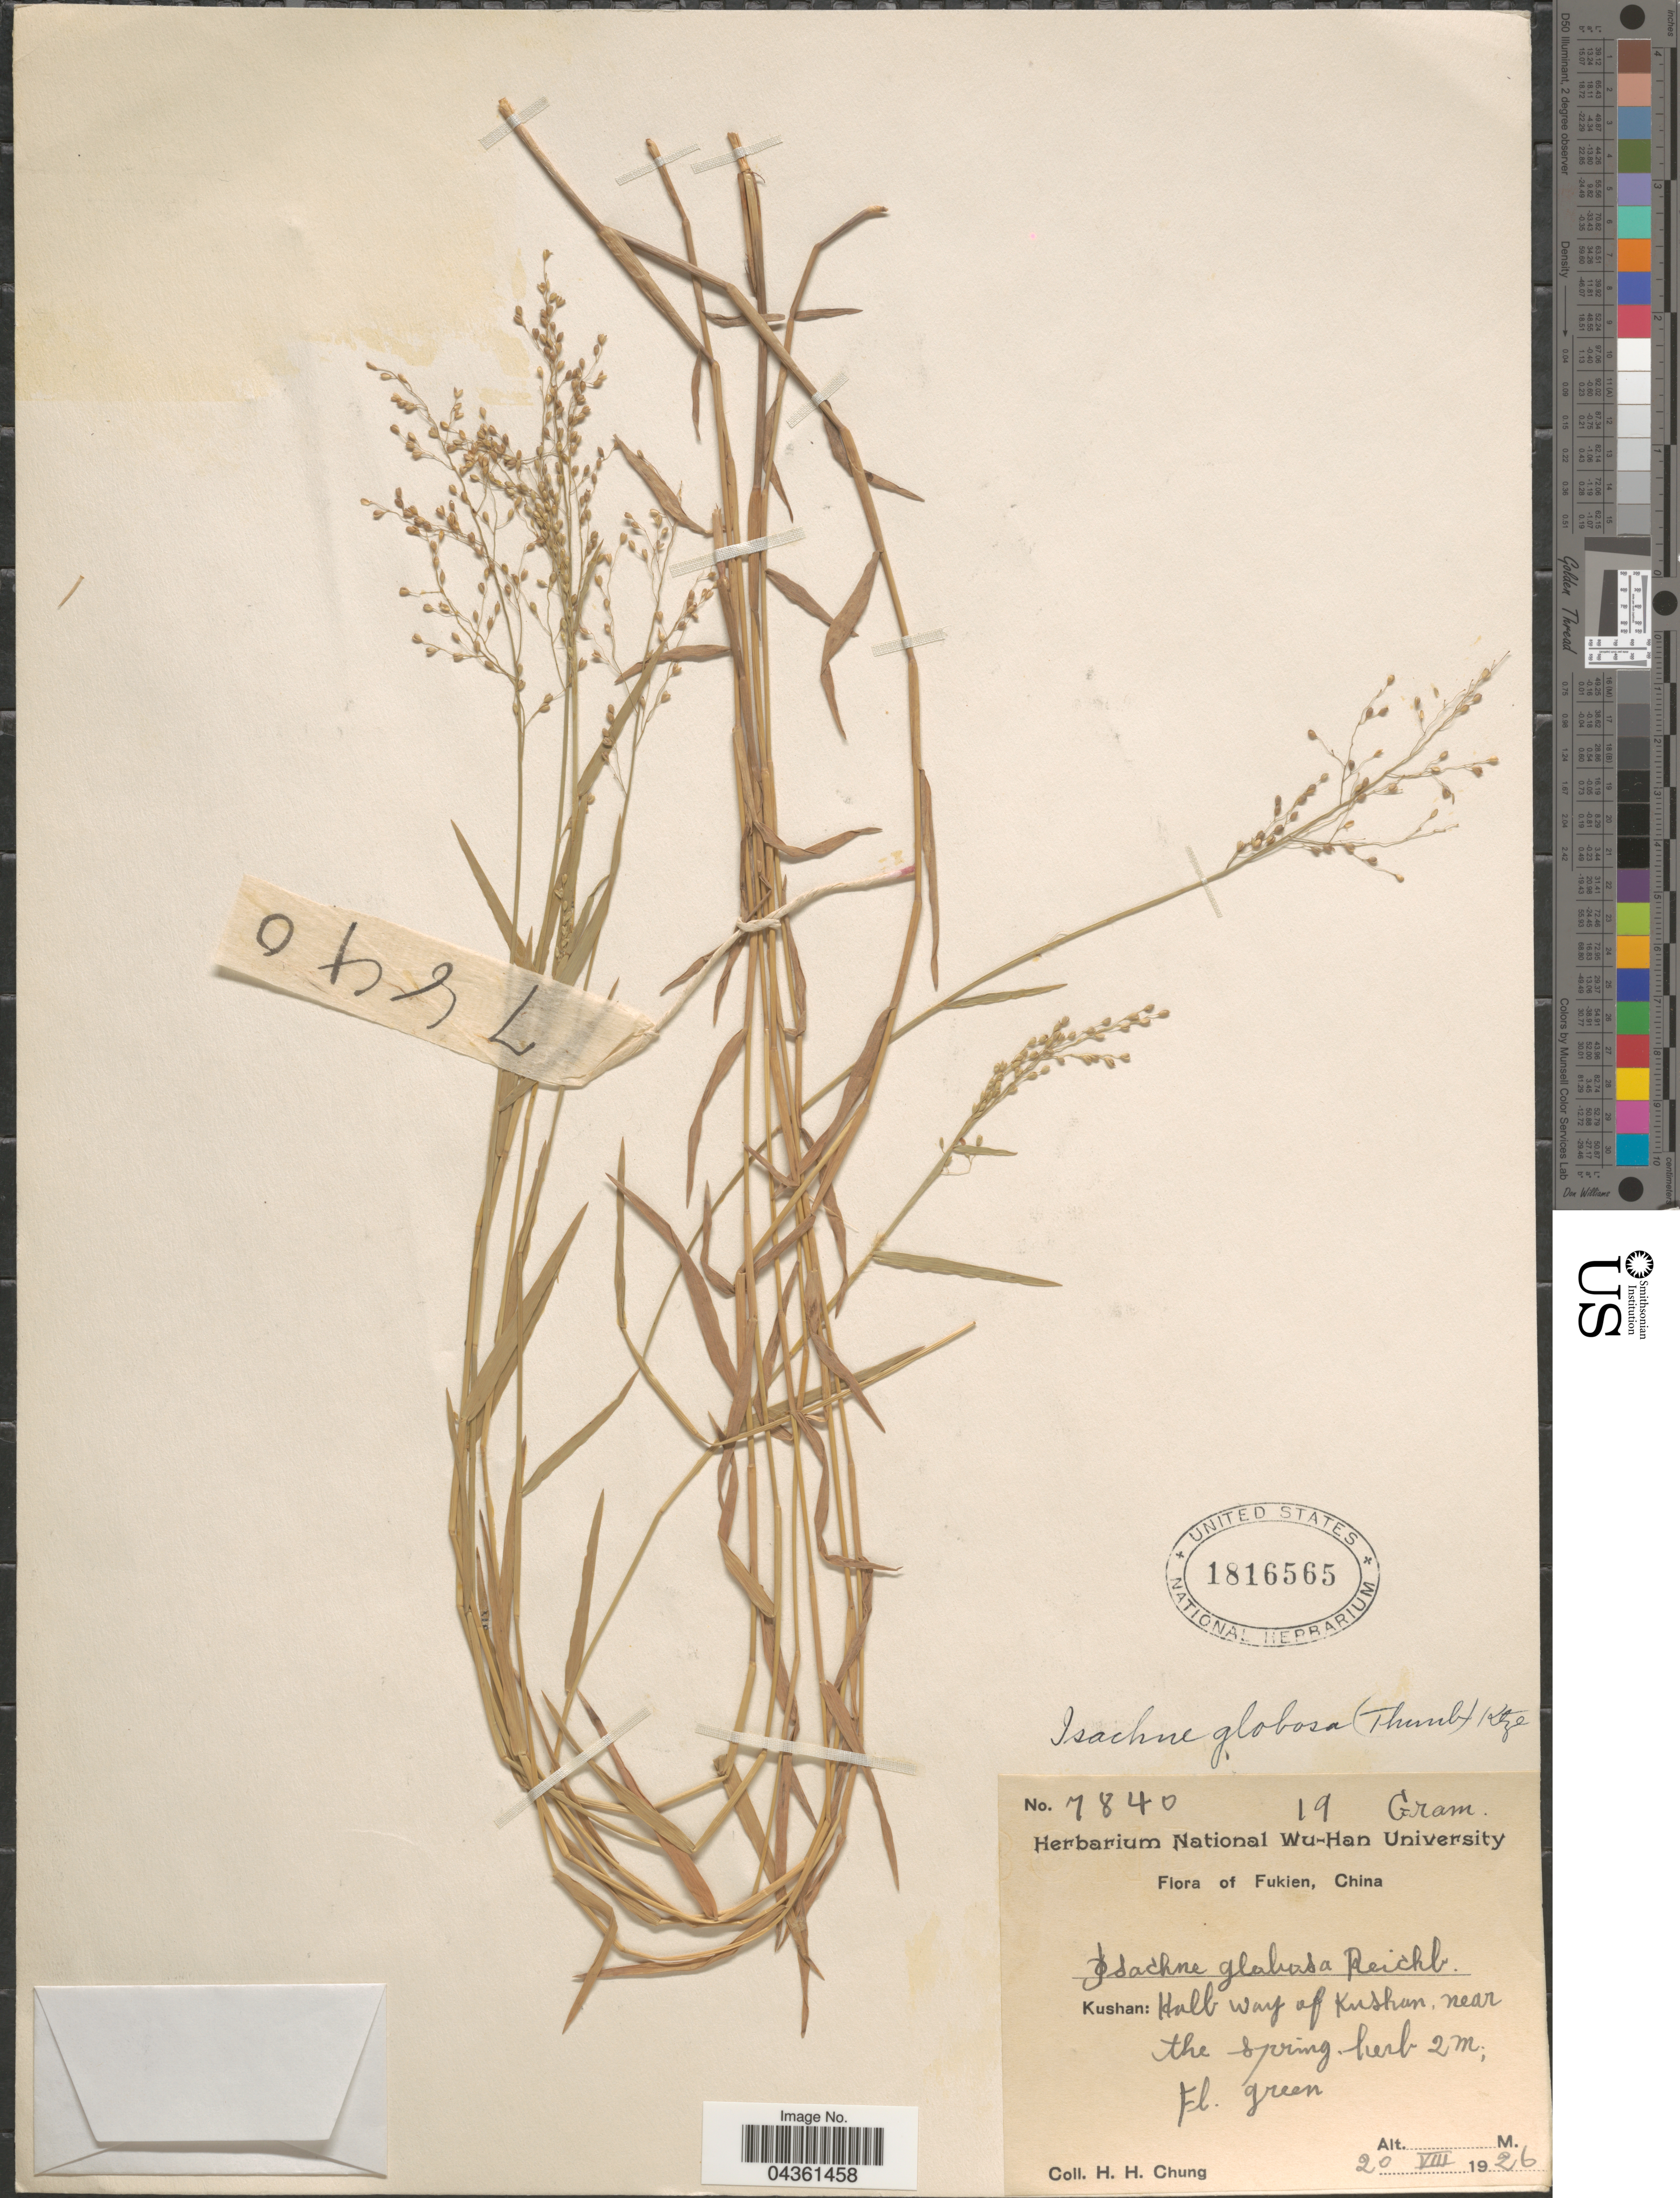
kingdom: Plantae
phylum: Tracheophyta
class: Liliopsida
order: Poales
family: Poaceae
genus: Isachne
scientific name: Isachne globosa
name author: (Thunb.) Kuntze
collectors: H. Chung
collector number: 7840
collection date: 1926-08-20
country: China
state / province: Fujian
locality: Fukien. Kushan: Hall way of Kushan, near the spring.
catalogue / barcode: US 1816565